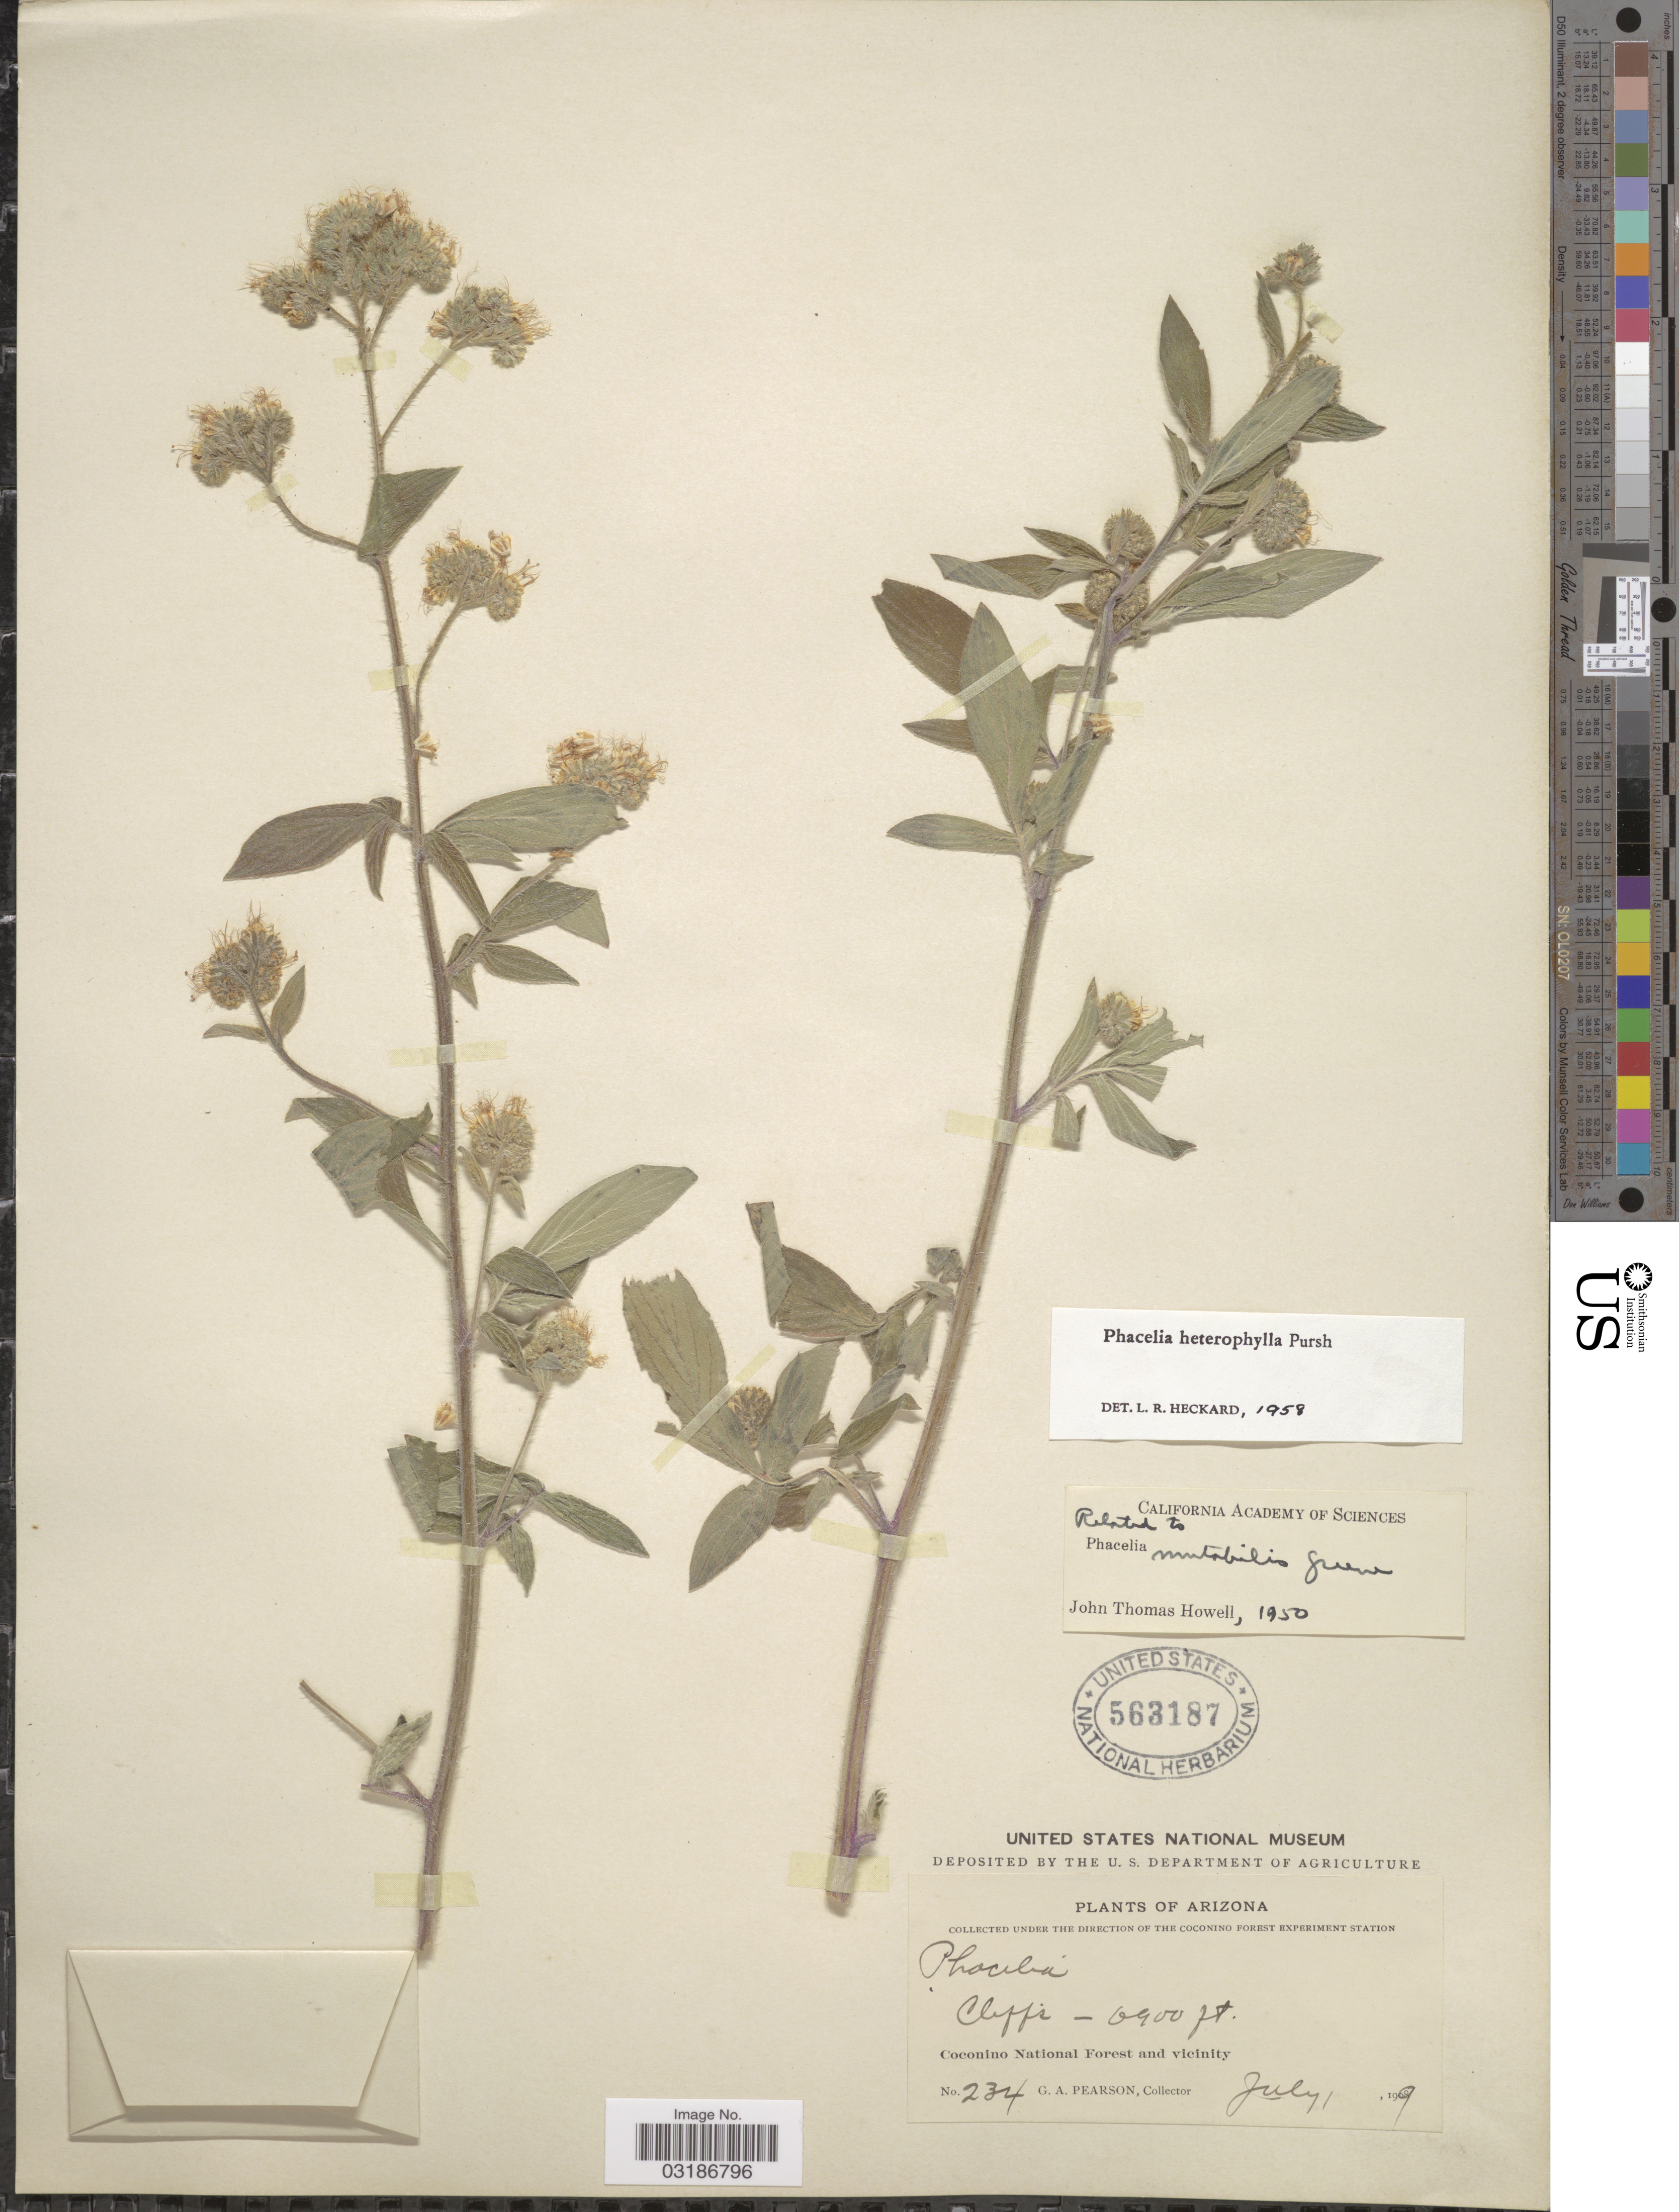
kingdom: Plantae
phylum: Tracheophyta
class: Magnoliopsida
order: Boraginales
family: Hydrophyllaceae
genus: Phacelia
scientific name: Phacelia heterophylla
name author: Pursh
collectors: G. Pearson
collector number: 234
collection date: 1909-07-01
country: United States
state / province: Arizona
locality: Cliffs. Coconino National Forest and vicinity.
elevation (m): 2103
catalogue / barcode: US 563187